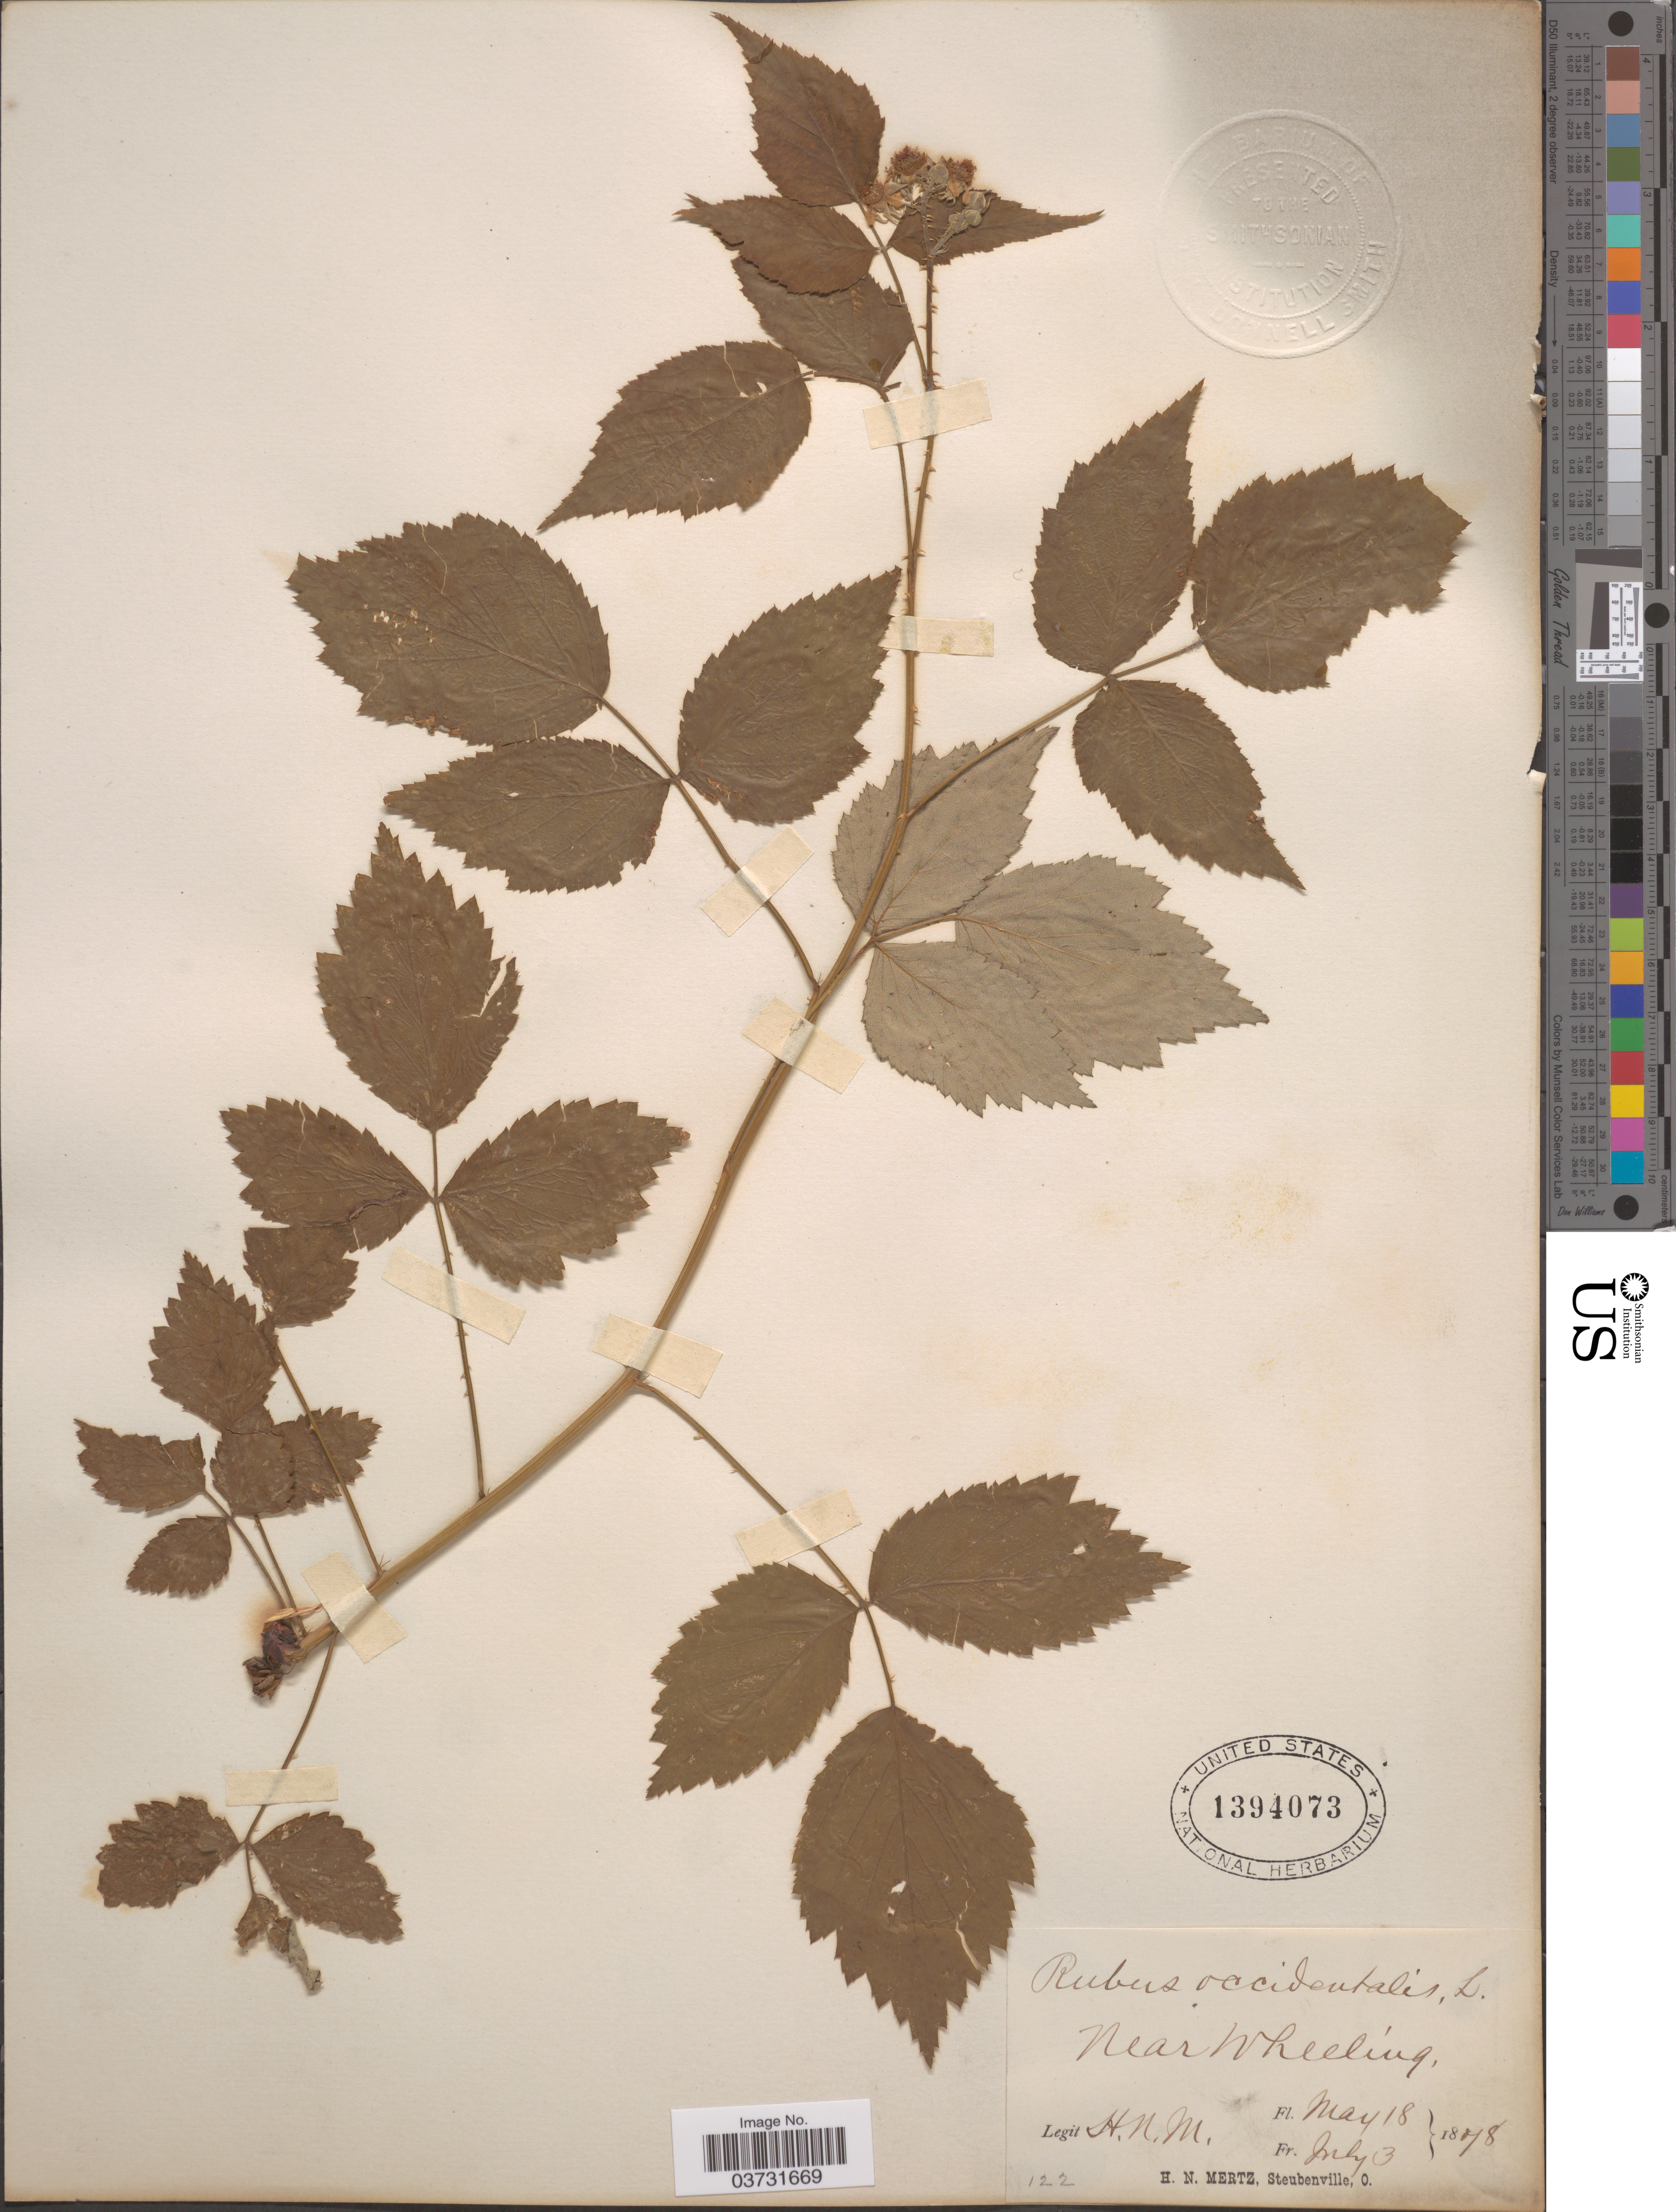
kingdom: Plantae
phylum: Tracheophyta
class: Magnoliopsida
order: Rosales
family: Rosaceae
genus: Rubus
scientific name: Rubus occidentalis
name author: L.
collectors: H. Mertz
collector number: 122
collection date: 1878-05-18/1878-07-03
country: United States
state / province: Ohio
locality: Near Wheeling.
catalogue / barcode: US 1394073